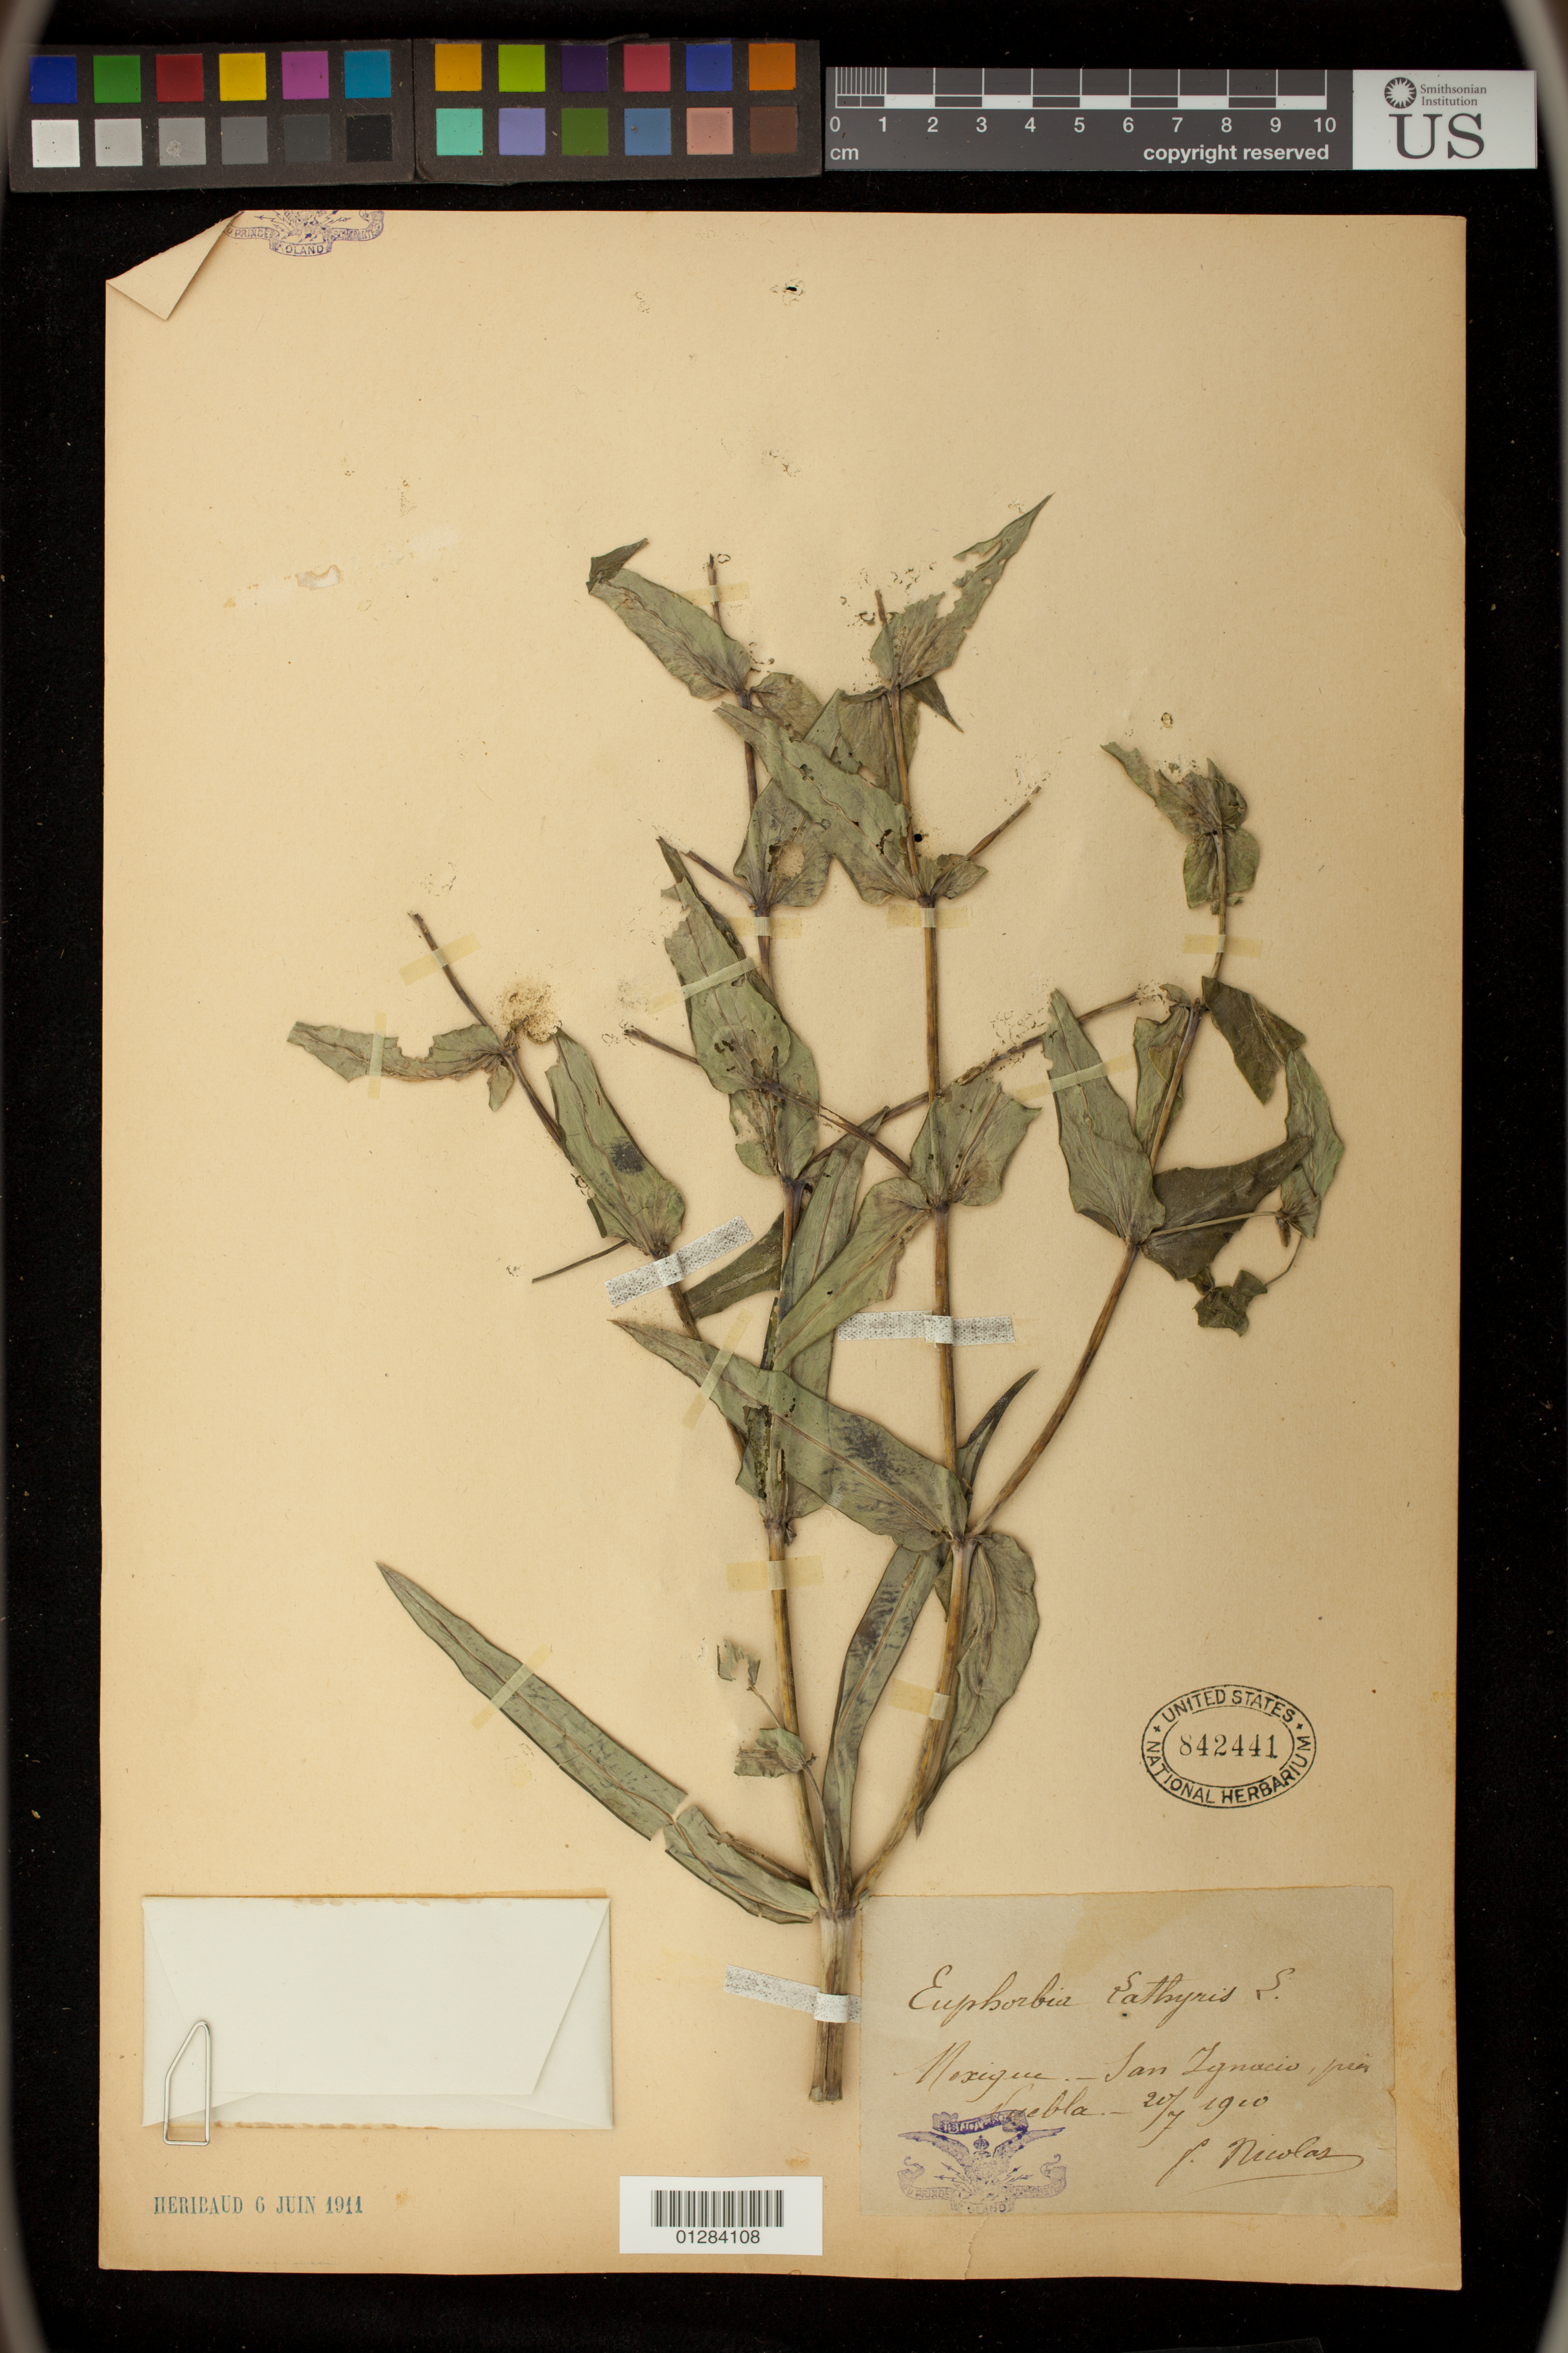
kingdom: Plantae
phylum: Tracheophyta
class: Magnoliopsida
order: Malpighiales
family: Euphorbiaceae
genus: Euphorbia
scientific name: Euphorbia lathyris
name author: L.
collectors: P. Nicolas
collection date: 1910-07-20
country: Mexico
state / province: Puebla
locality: San Ignacio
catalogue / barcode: US 842441